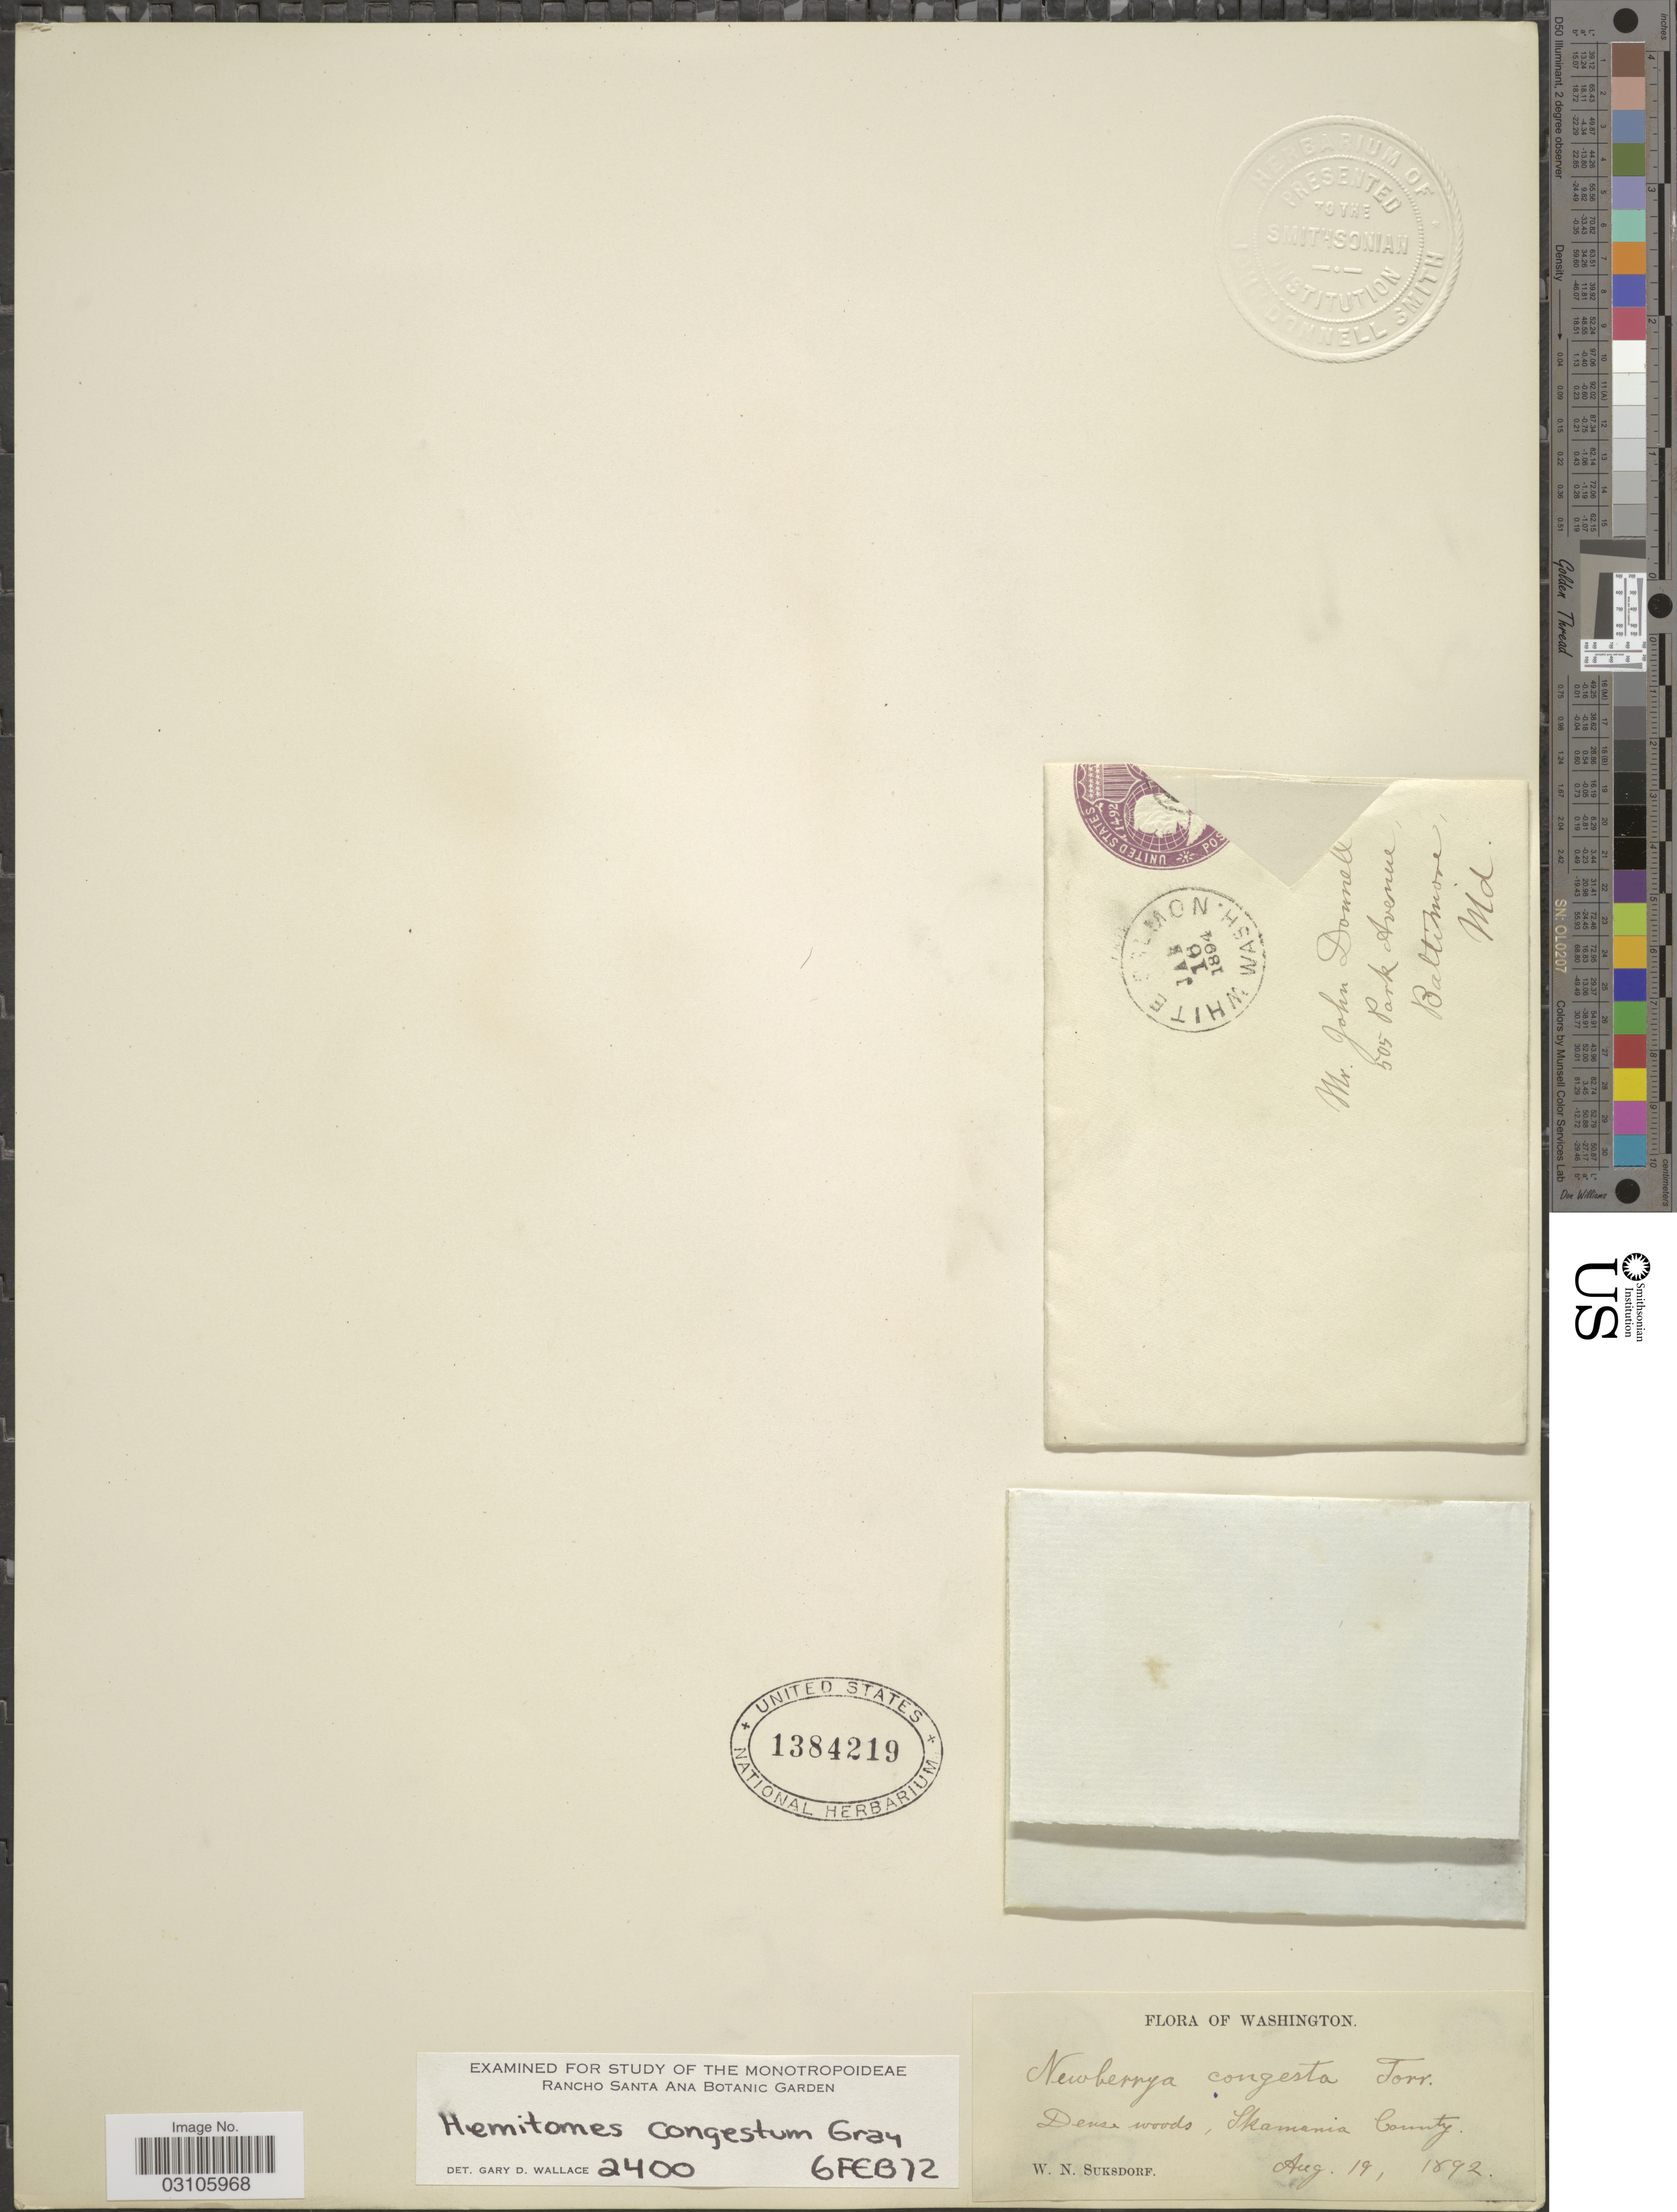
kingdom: Plantae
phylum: Tracheophyta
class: Magnoliopsida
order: Ericales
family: Ericaceae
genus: Newberrya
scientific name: Newberrya congesta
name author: Torr.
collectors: W. N. Suksdorf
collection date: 1892-08-19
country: United States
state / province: Washington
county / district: Skamania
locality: Skamania County.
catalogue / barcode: US 1384219